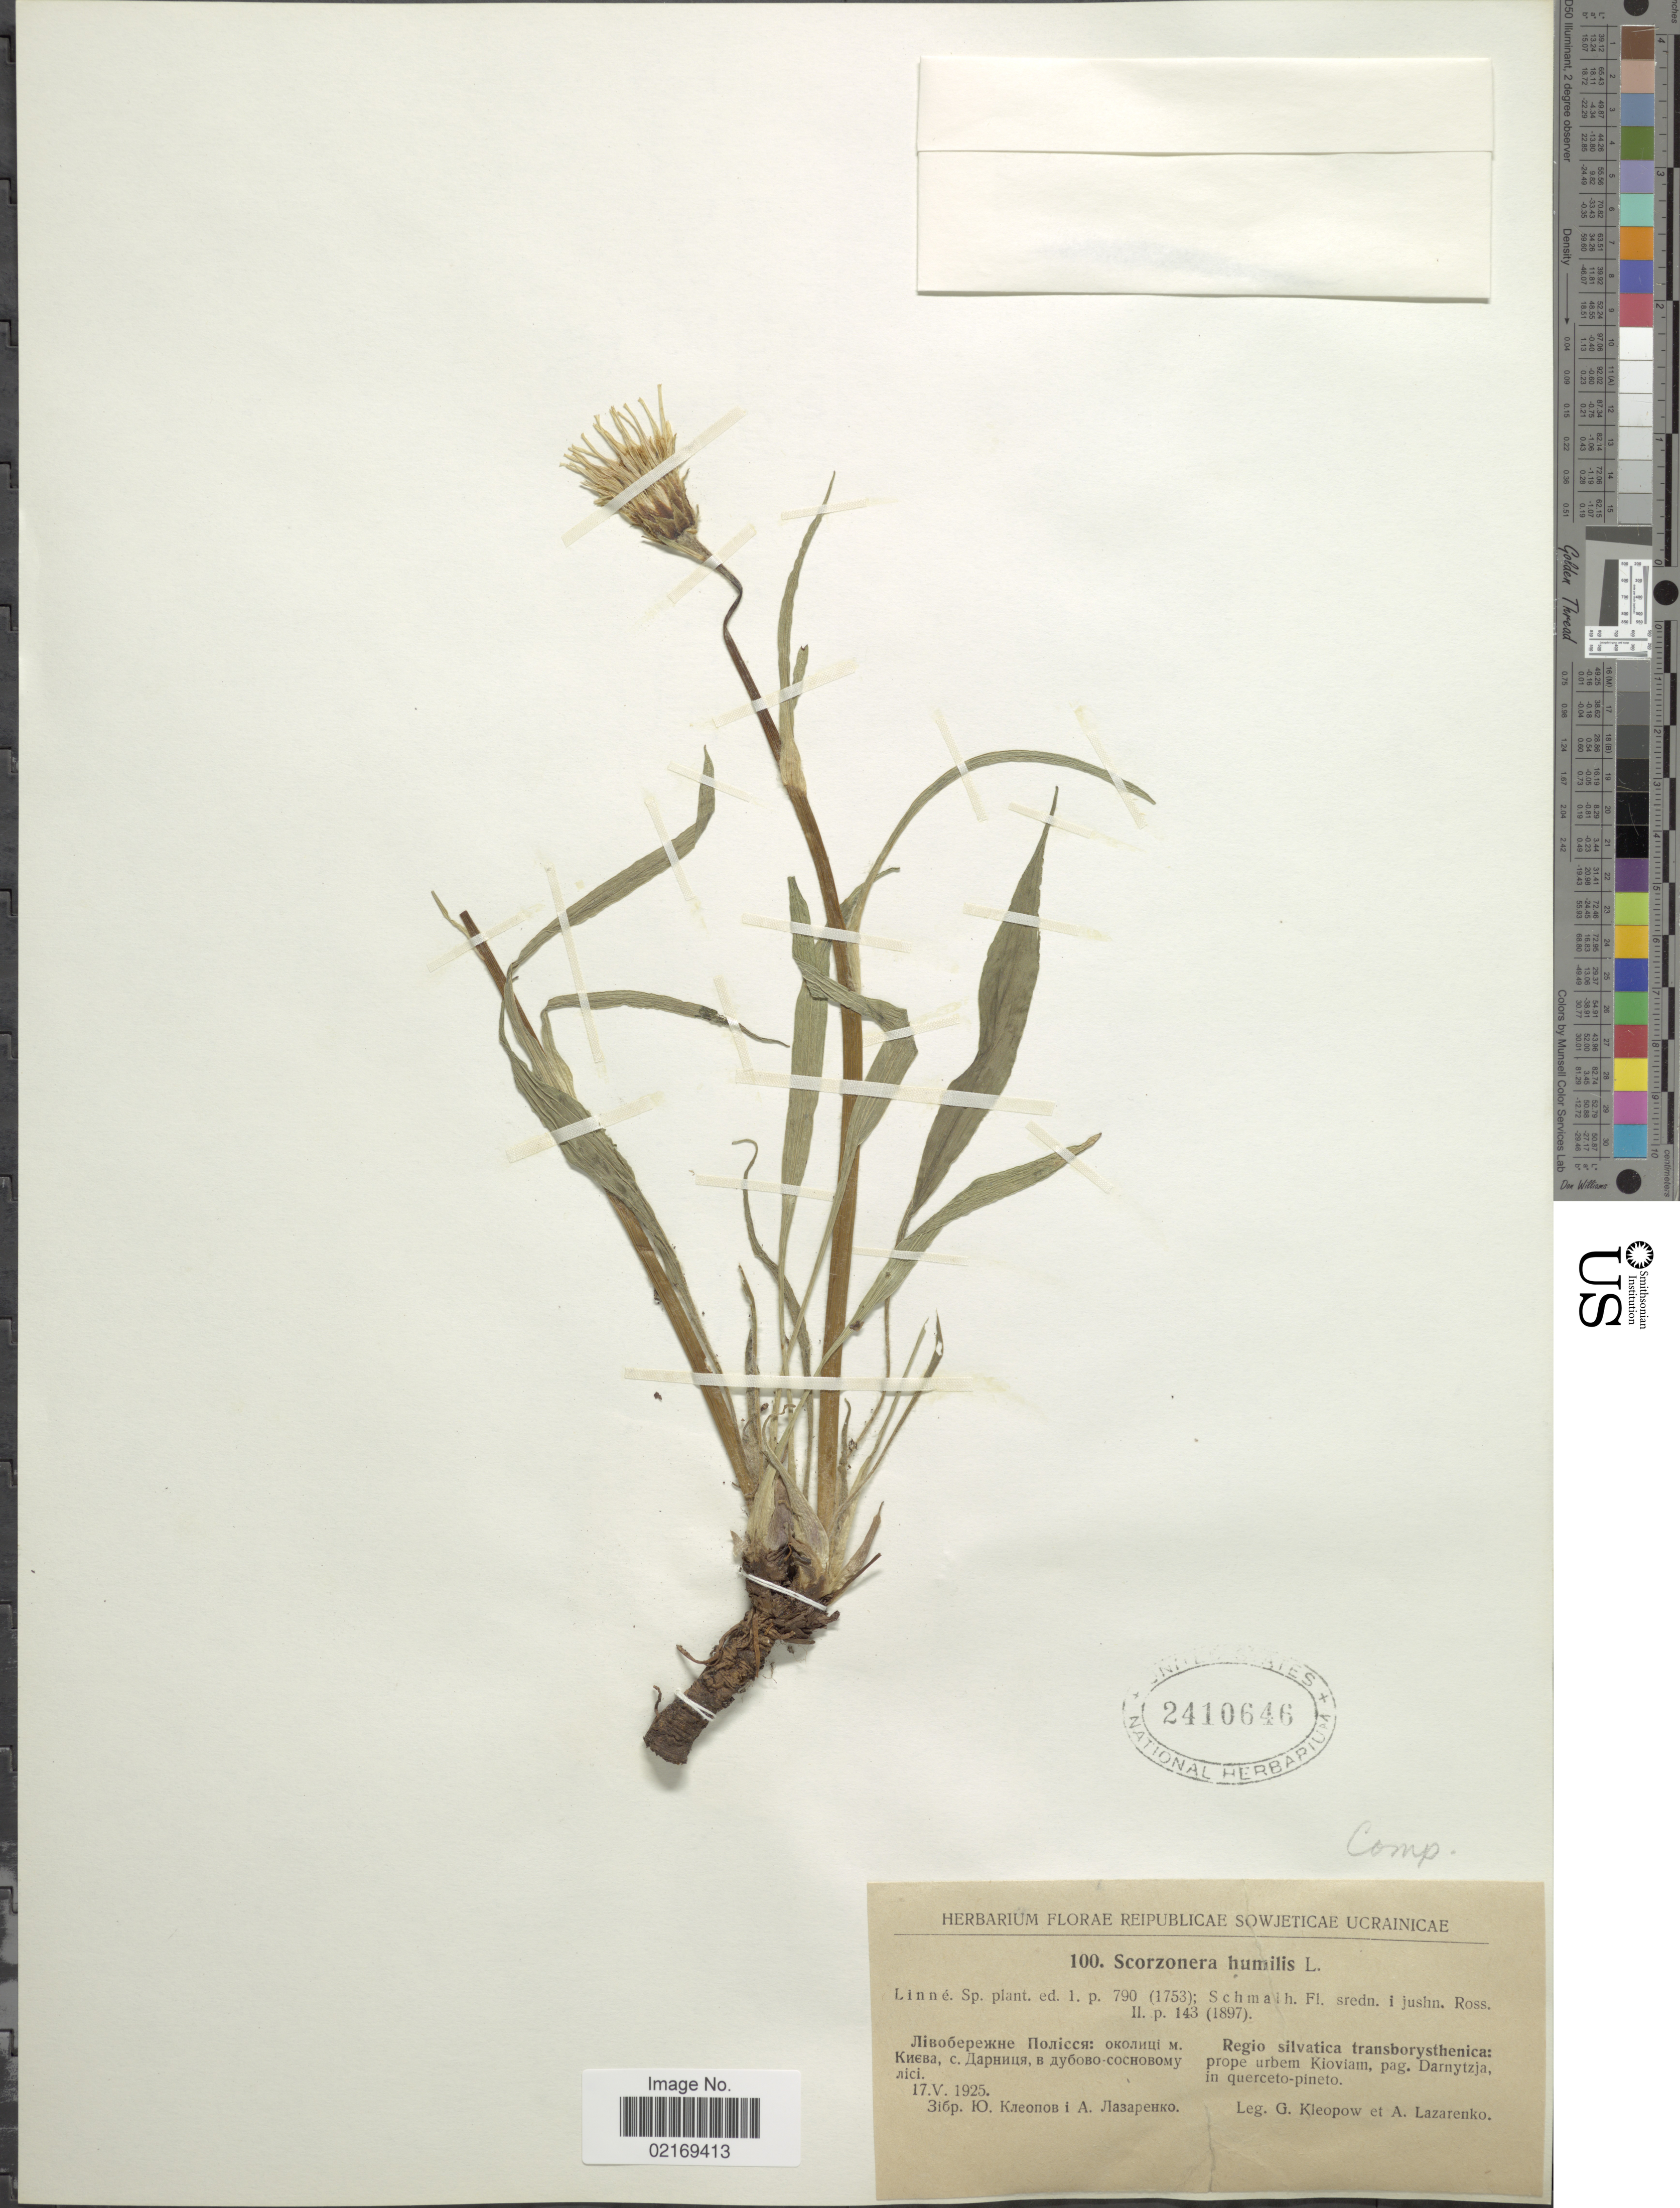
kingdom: Plantae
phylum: Tracheophyta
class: Magnoliopsida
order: Asterales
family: Asteraceae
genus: Scorzonera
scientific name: Scorzonera humilis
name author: L.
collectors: G. Kleopow & A. Lazarenko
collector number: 100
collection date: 1925-05-17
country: Ukraine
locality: Reipublicae Sowjeticae Ucrainicae, Regio silvatica transborysthenica: prope urbem Kioviam, pag. Darnytzja, in querceto-pineto.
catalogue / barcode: US 2410646